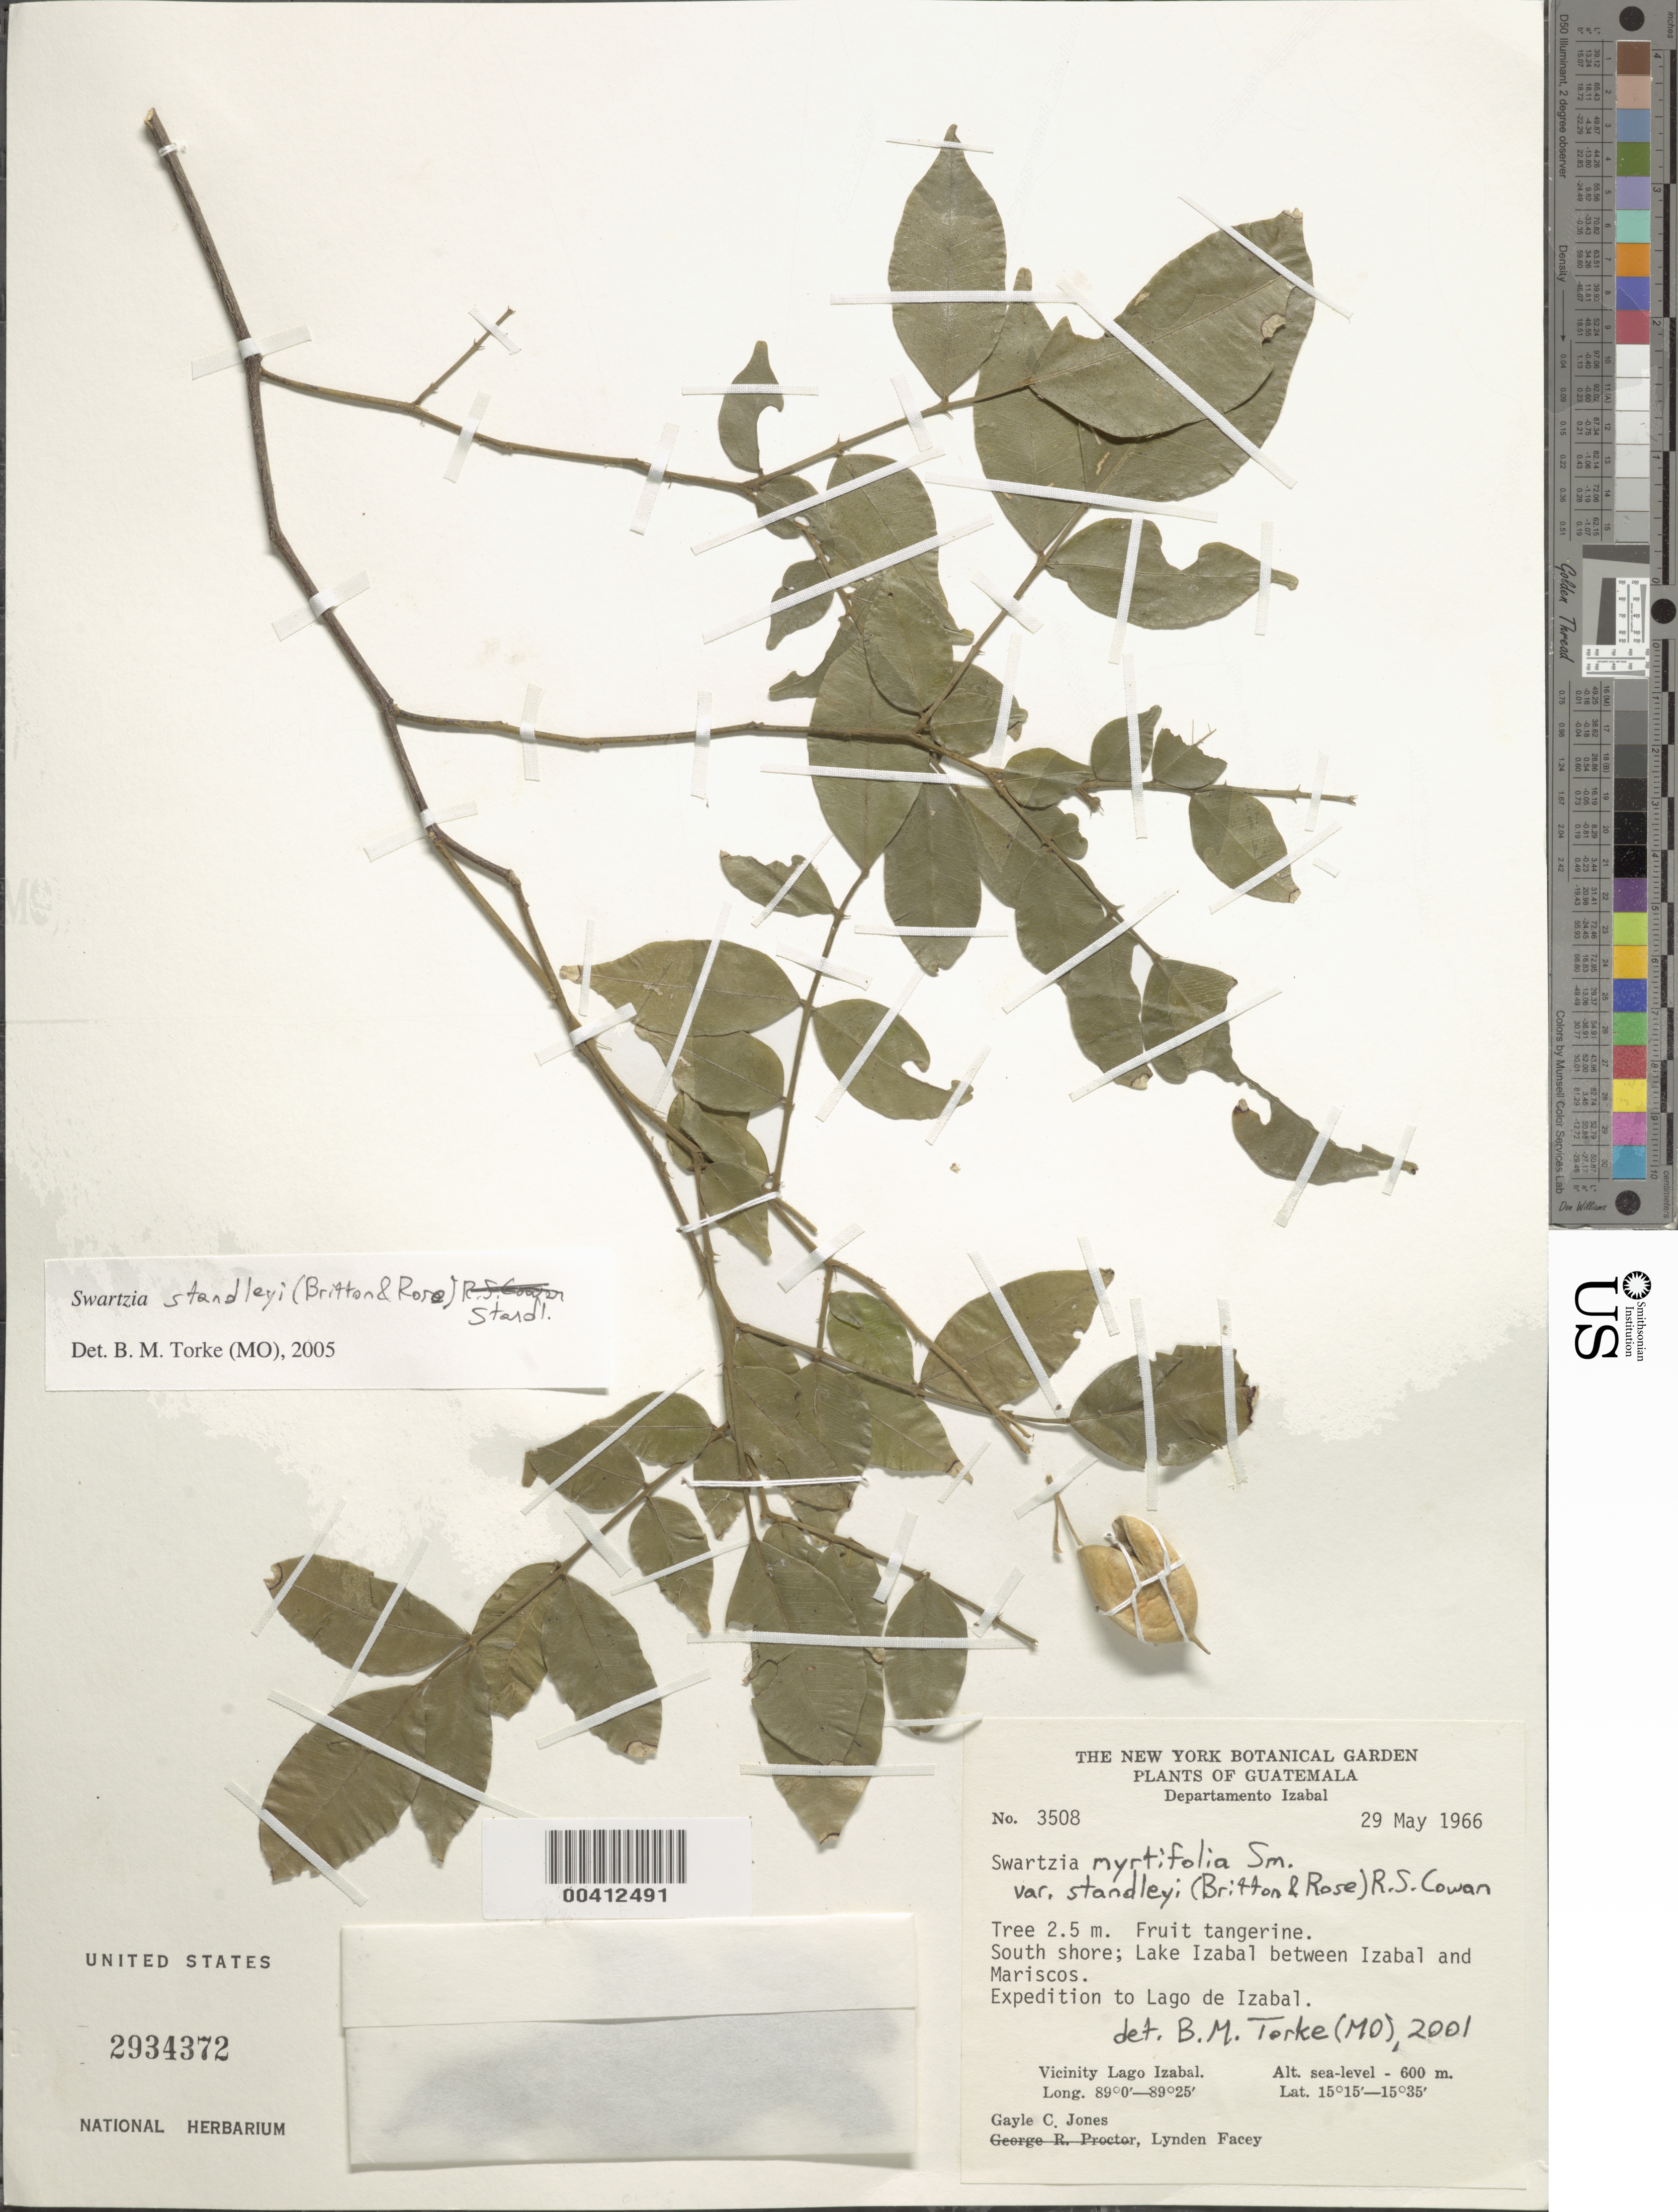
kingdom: Plantae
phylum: Tracheophyta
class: Magnoliopsida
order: Fabales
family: Fabaceae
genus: Swartzia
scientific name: Swartzia standleyi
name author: (Britton & Rose) Standl.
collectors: G. C. Jones & L. Facey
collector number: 3508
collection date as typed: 29 May 1966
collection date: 1966-05-29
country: Guatemala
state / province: Izabal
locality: Lake Izabal between Izabal and Mariscos, S shore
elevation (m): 0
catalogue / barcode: US 2934372